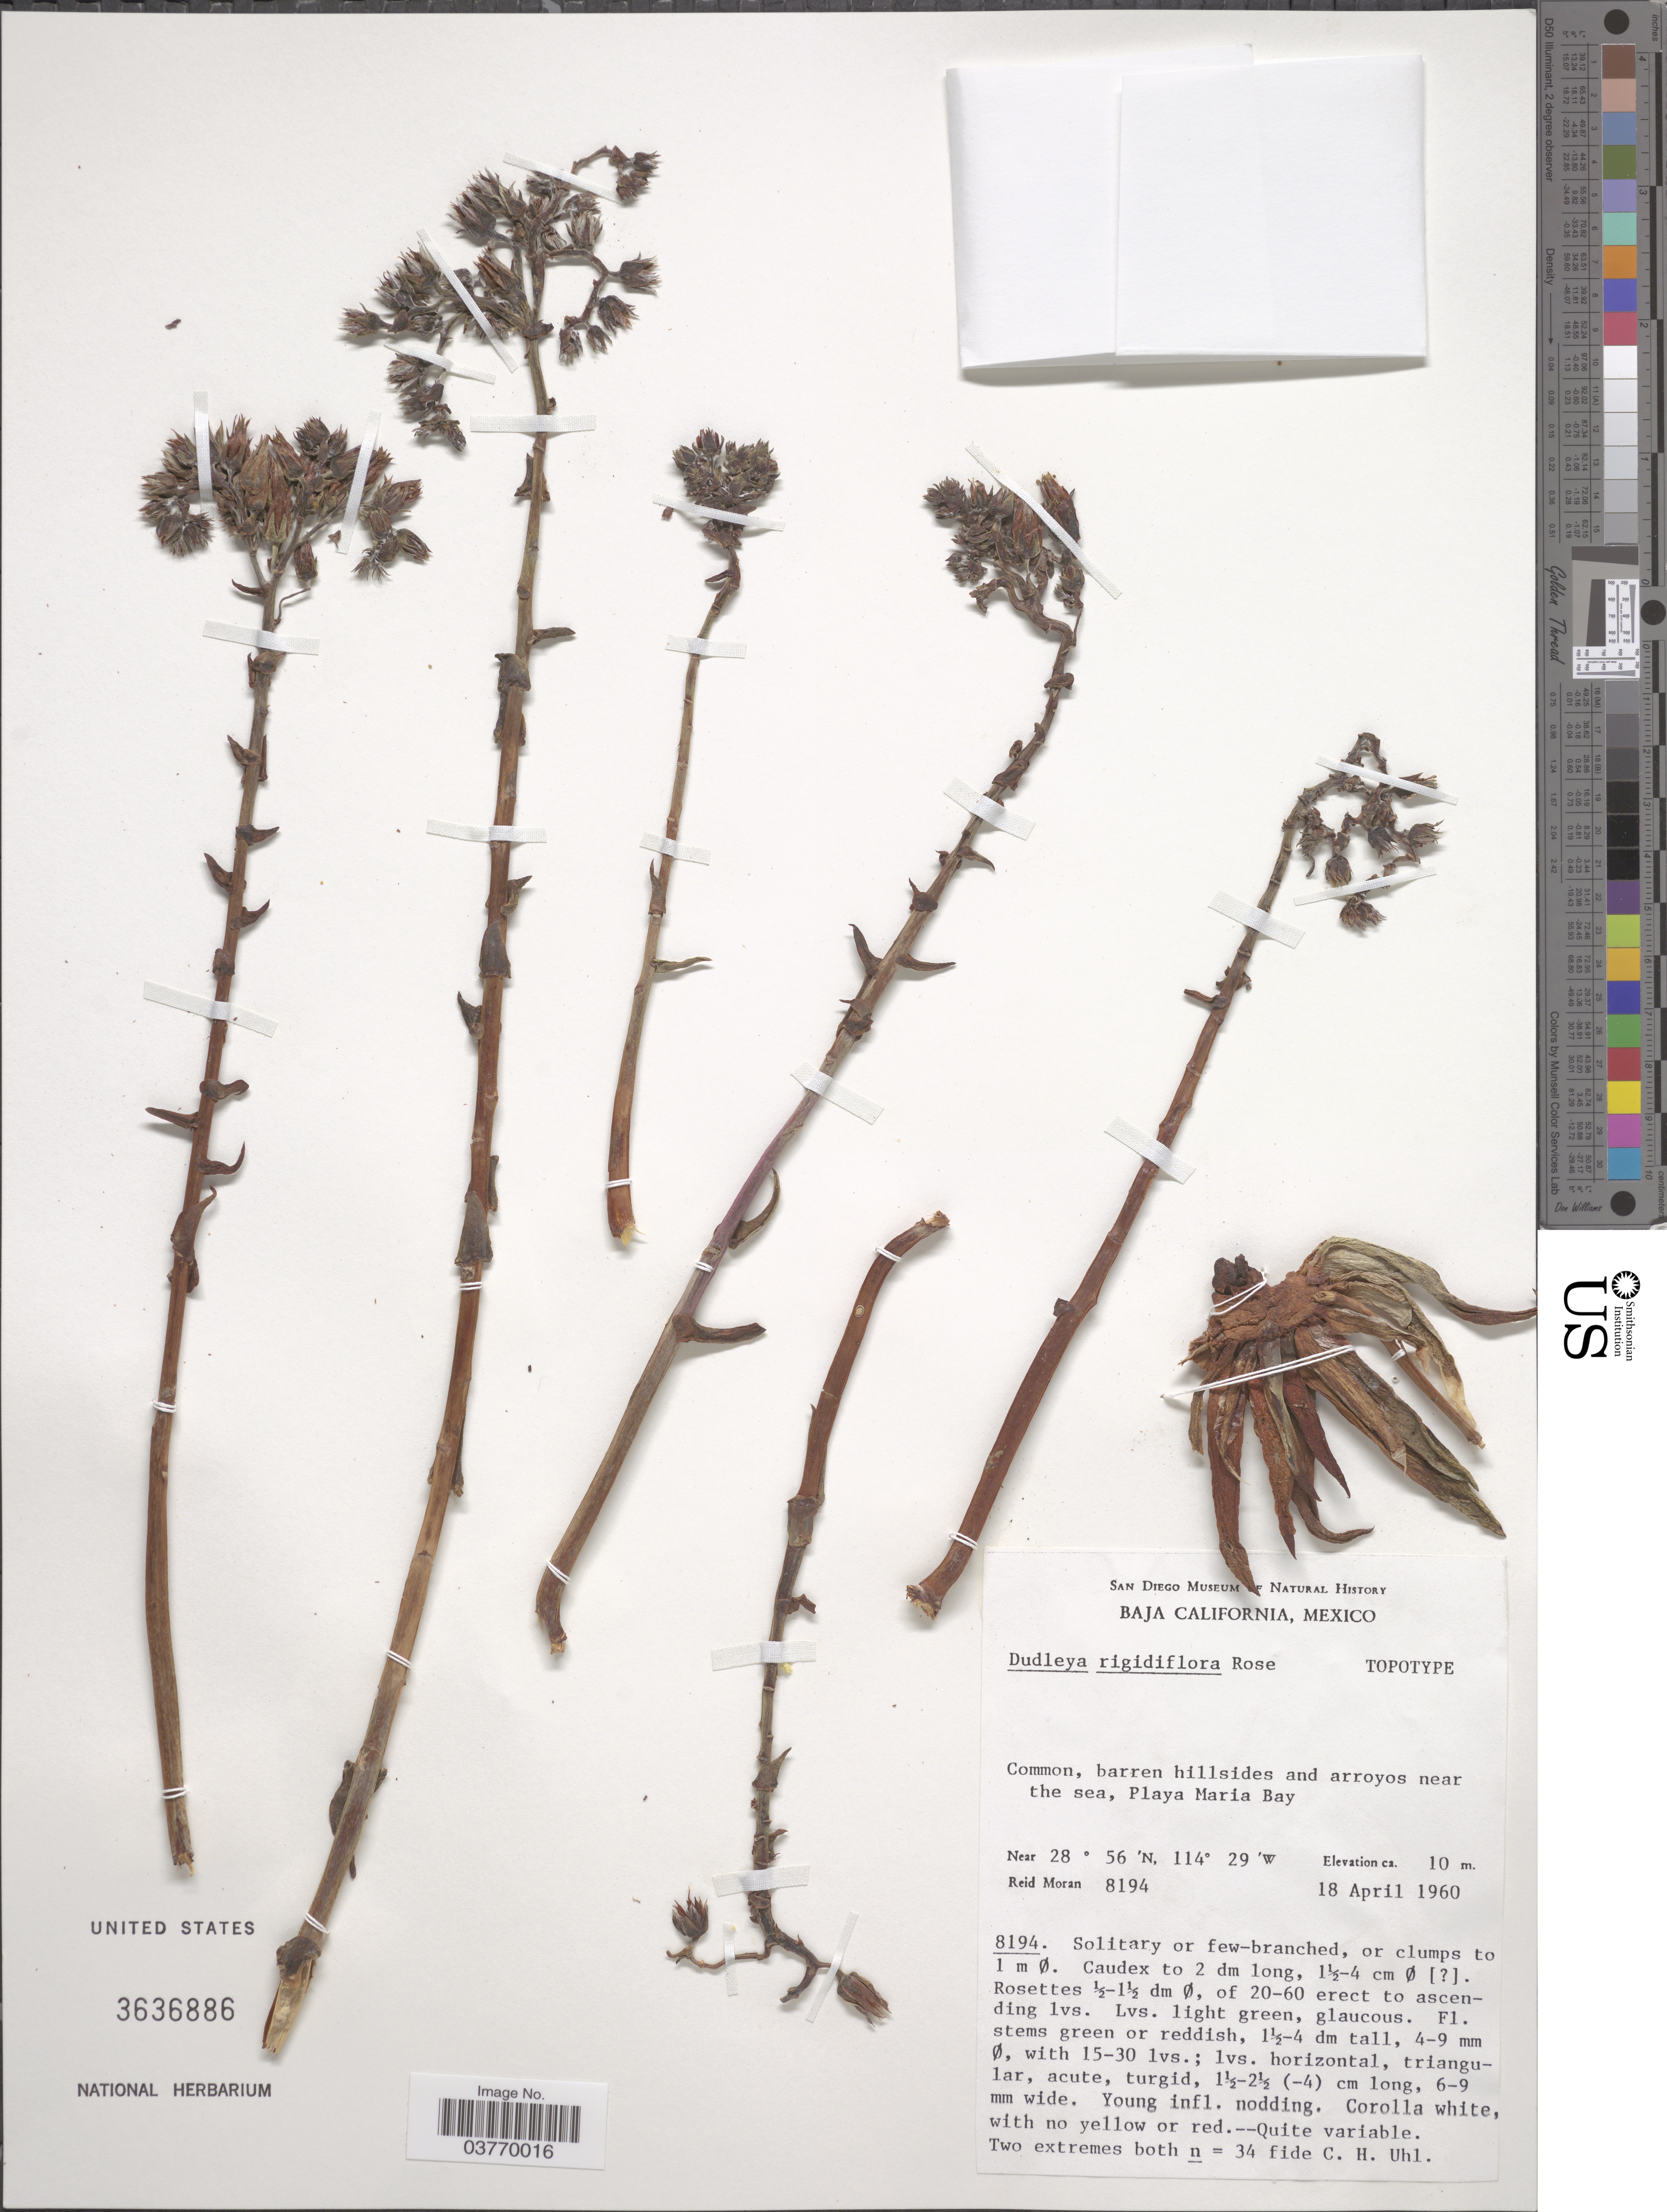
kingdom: Plantae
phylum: Tracheophyta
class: Magnoliopsida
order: Saxifragales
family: Crassulaceae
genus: Dudleya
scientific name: Dudleya rigidiflora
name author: Rose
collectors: R. V. Moran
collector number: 8194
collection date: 1960-04-18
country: Mexico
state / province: Baja California Norte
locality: barren hillsides and arroyos near the sea, Playa Maria Bay.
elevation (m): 10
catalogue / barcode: US 3636886